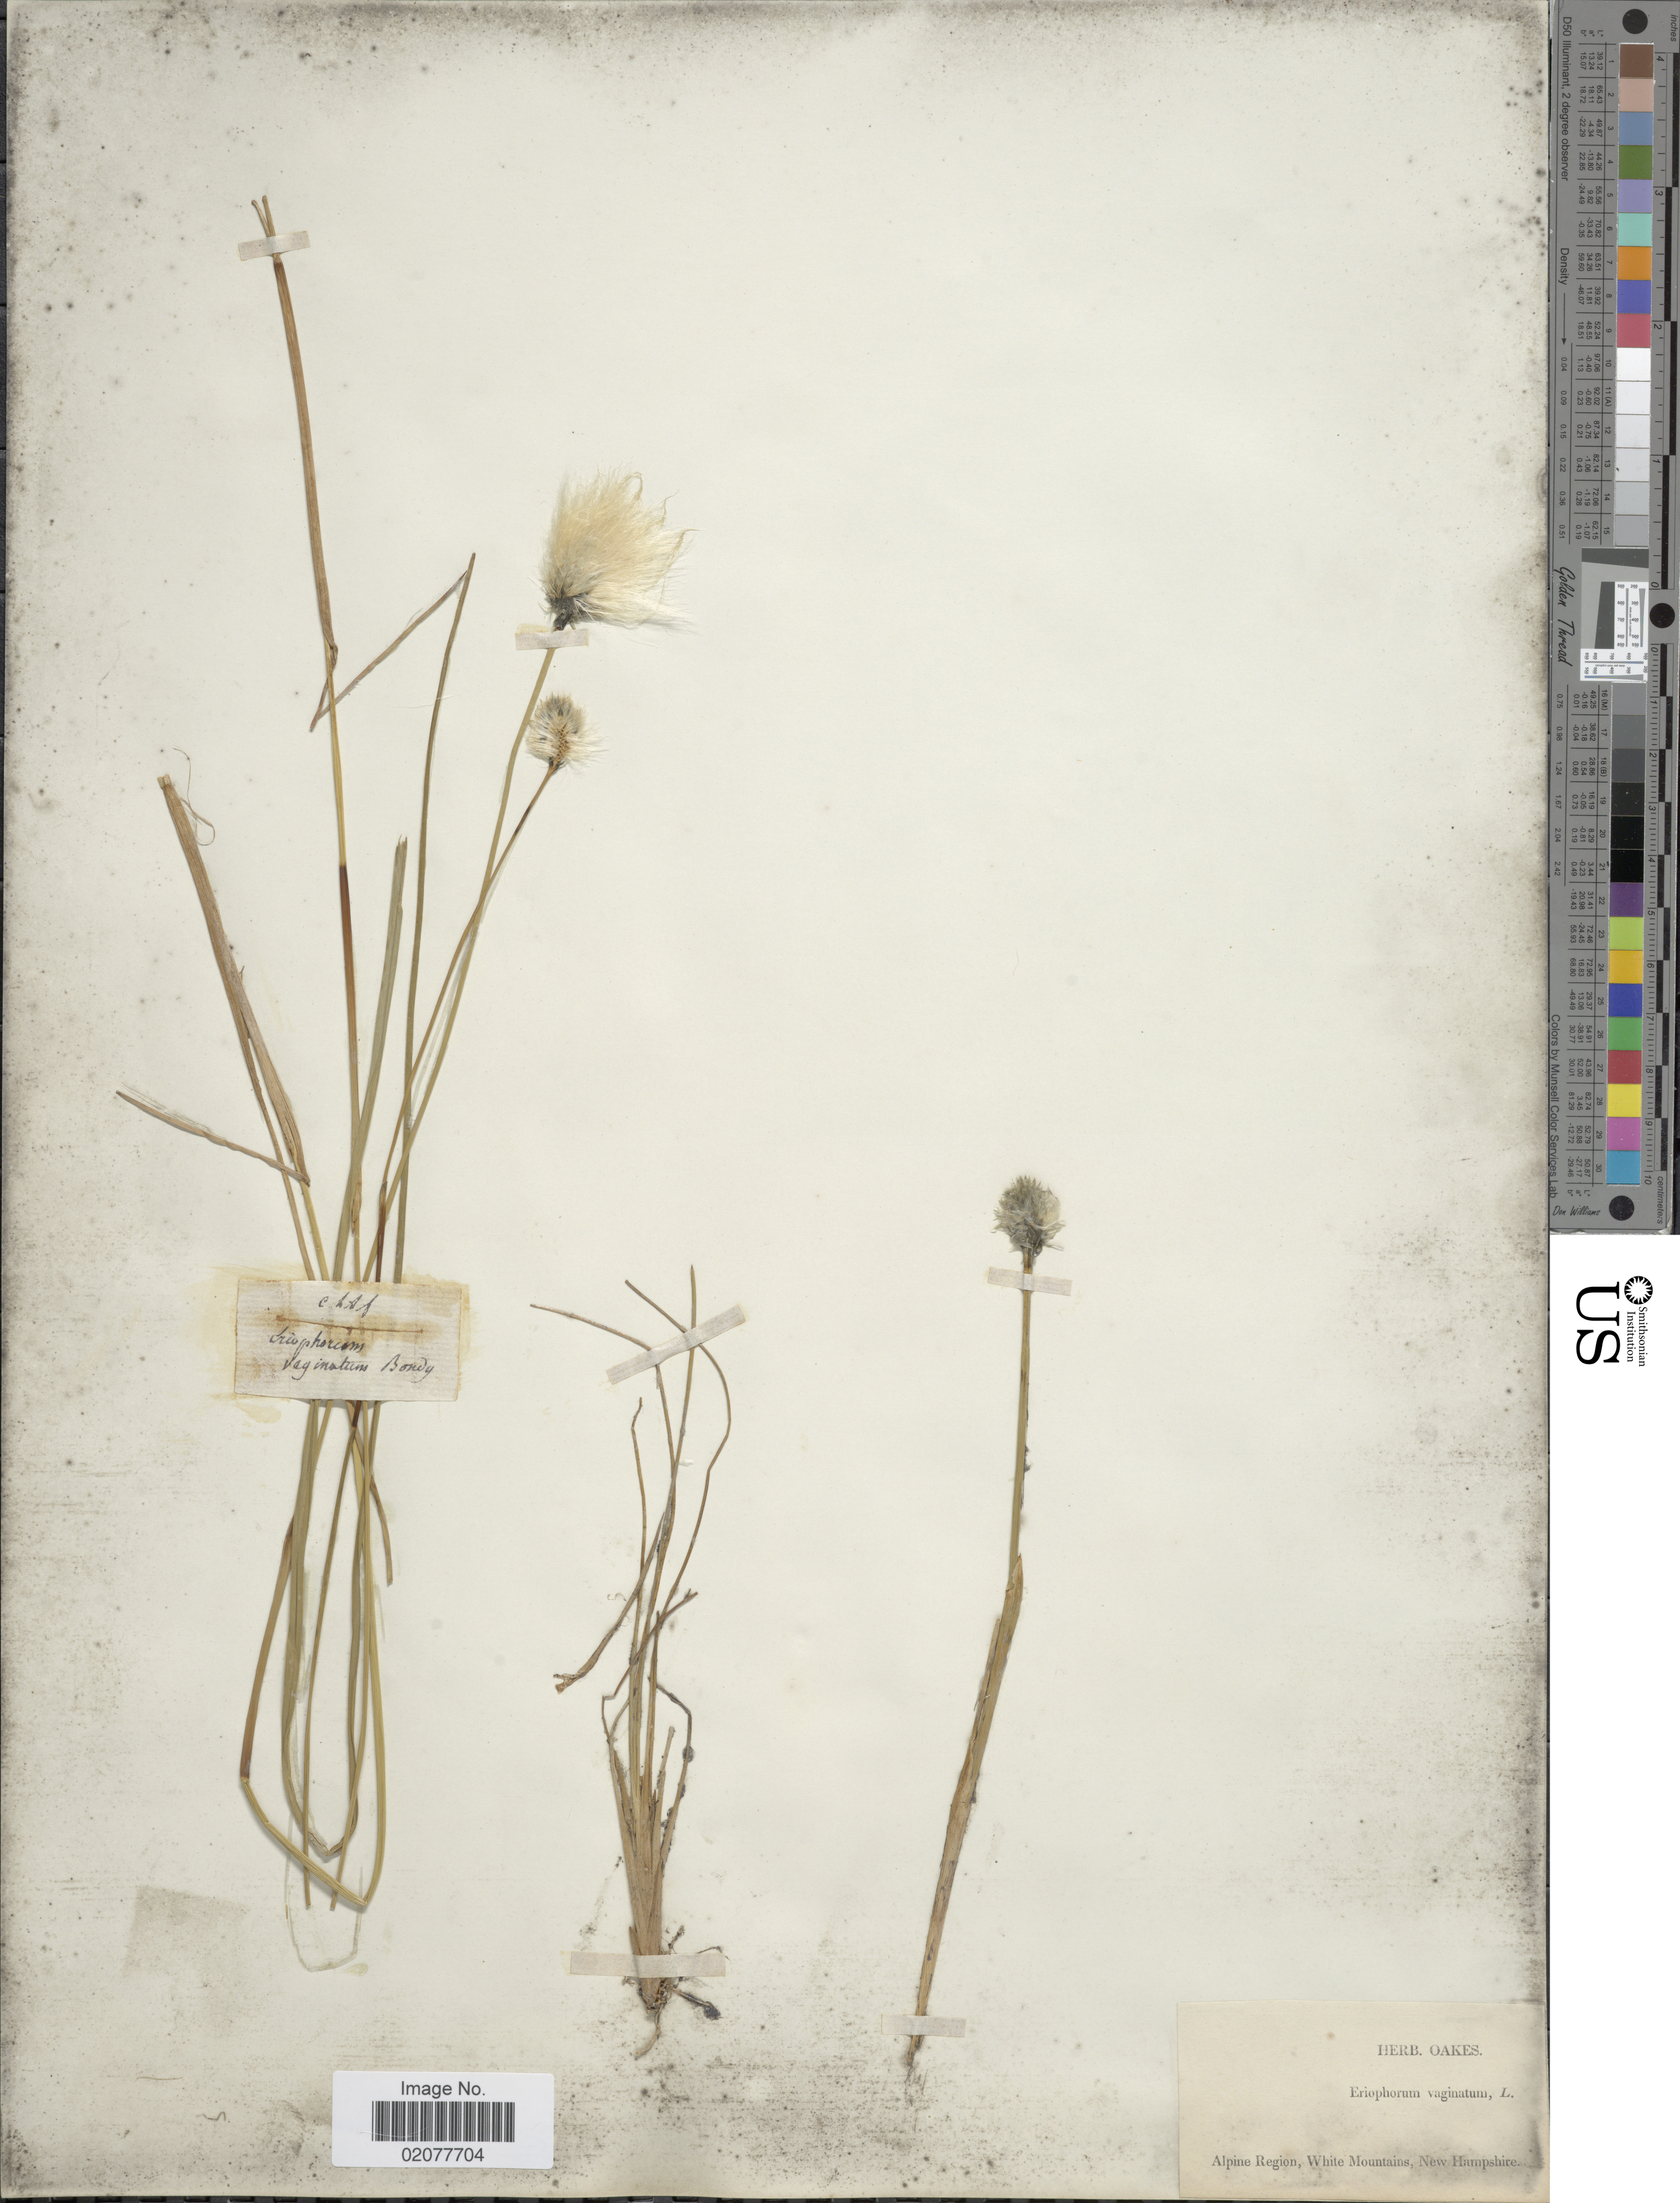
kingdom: Plantae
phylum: Tracheophyta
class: Liliopsida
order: Poales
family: Cyperaceae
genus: Eriophorum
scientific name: Eriophorum spissum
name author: Fernald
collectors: ex herb. Oakes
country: United States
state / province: New Hampshire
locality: Alpine Region, White Mountains, New Hampshire.